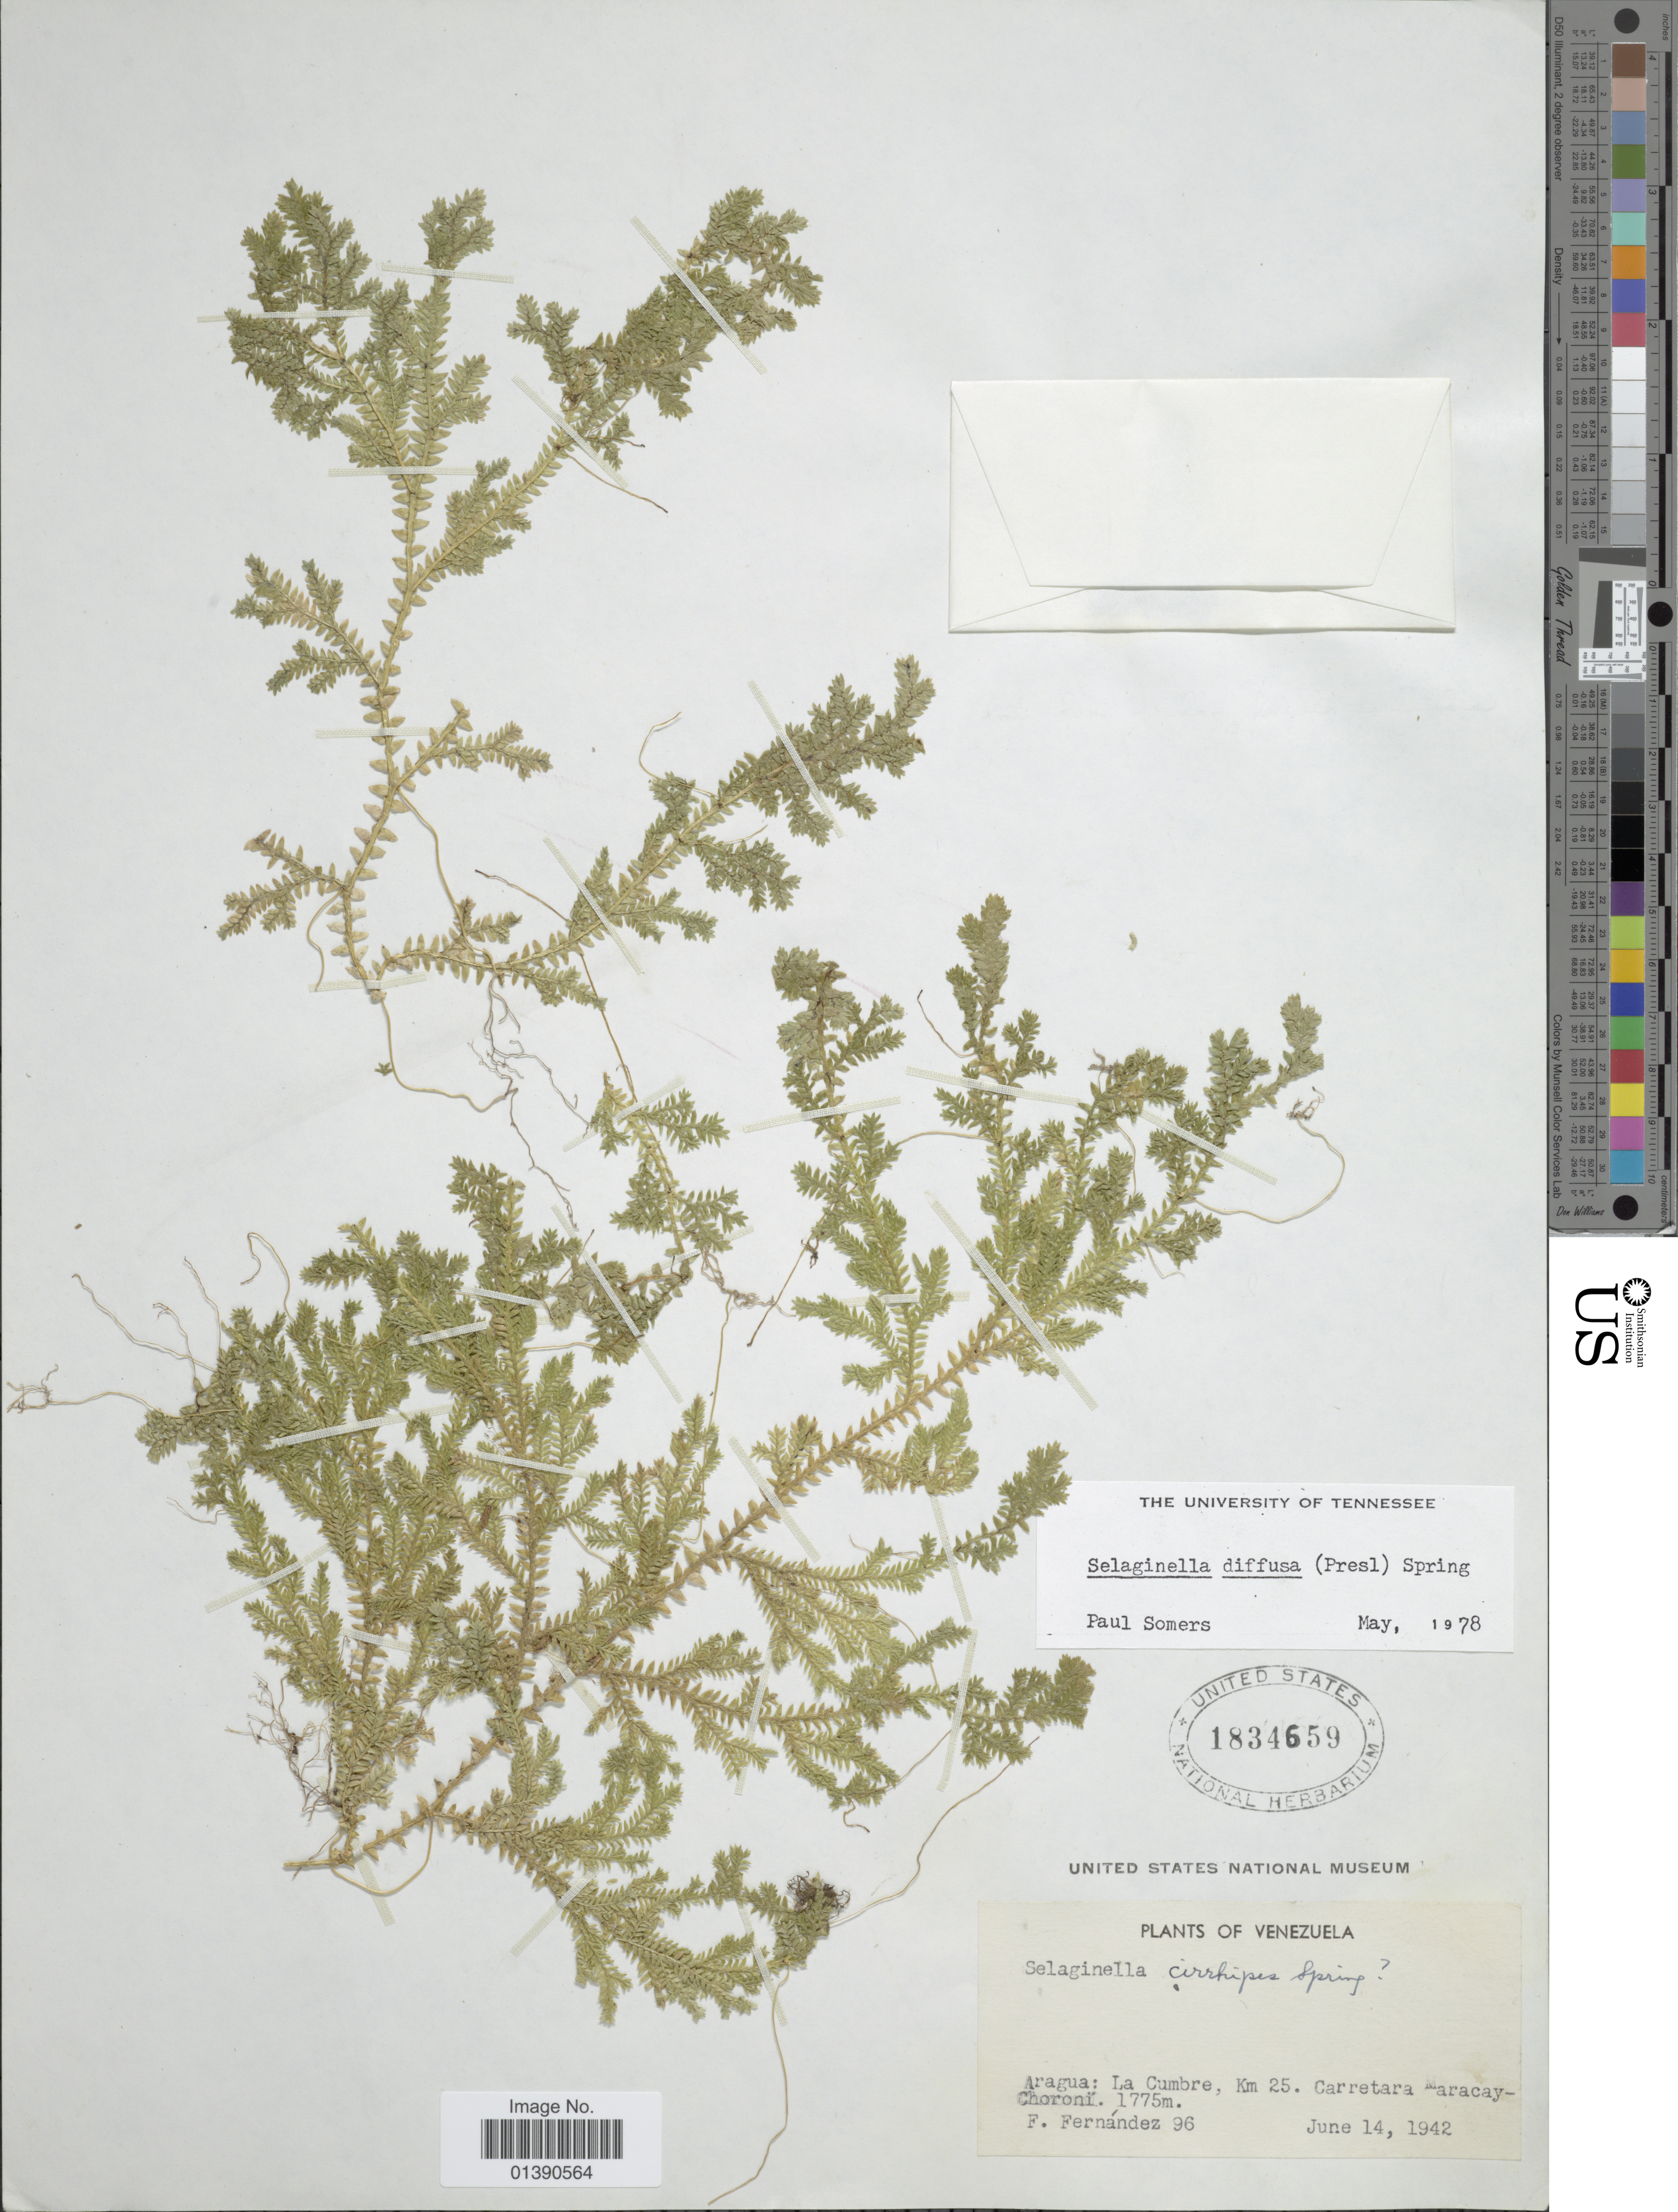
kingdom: Plantae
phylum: Tracheophyta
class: Lycopodiopsida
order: Selaginellales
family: Selaginellaceae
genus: Selaginella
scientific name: Selaginella diffusa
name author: (C. Presl) Spring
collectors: F. Fernández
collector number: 96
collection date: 1942-06-14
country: Venezuela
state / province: Aragua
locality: La Cumbre, Km 25 Carretara Maracay-Choroni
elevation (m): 1775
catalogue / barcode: US 1834659